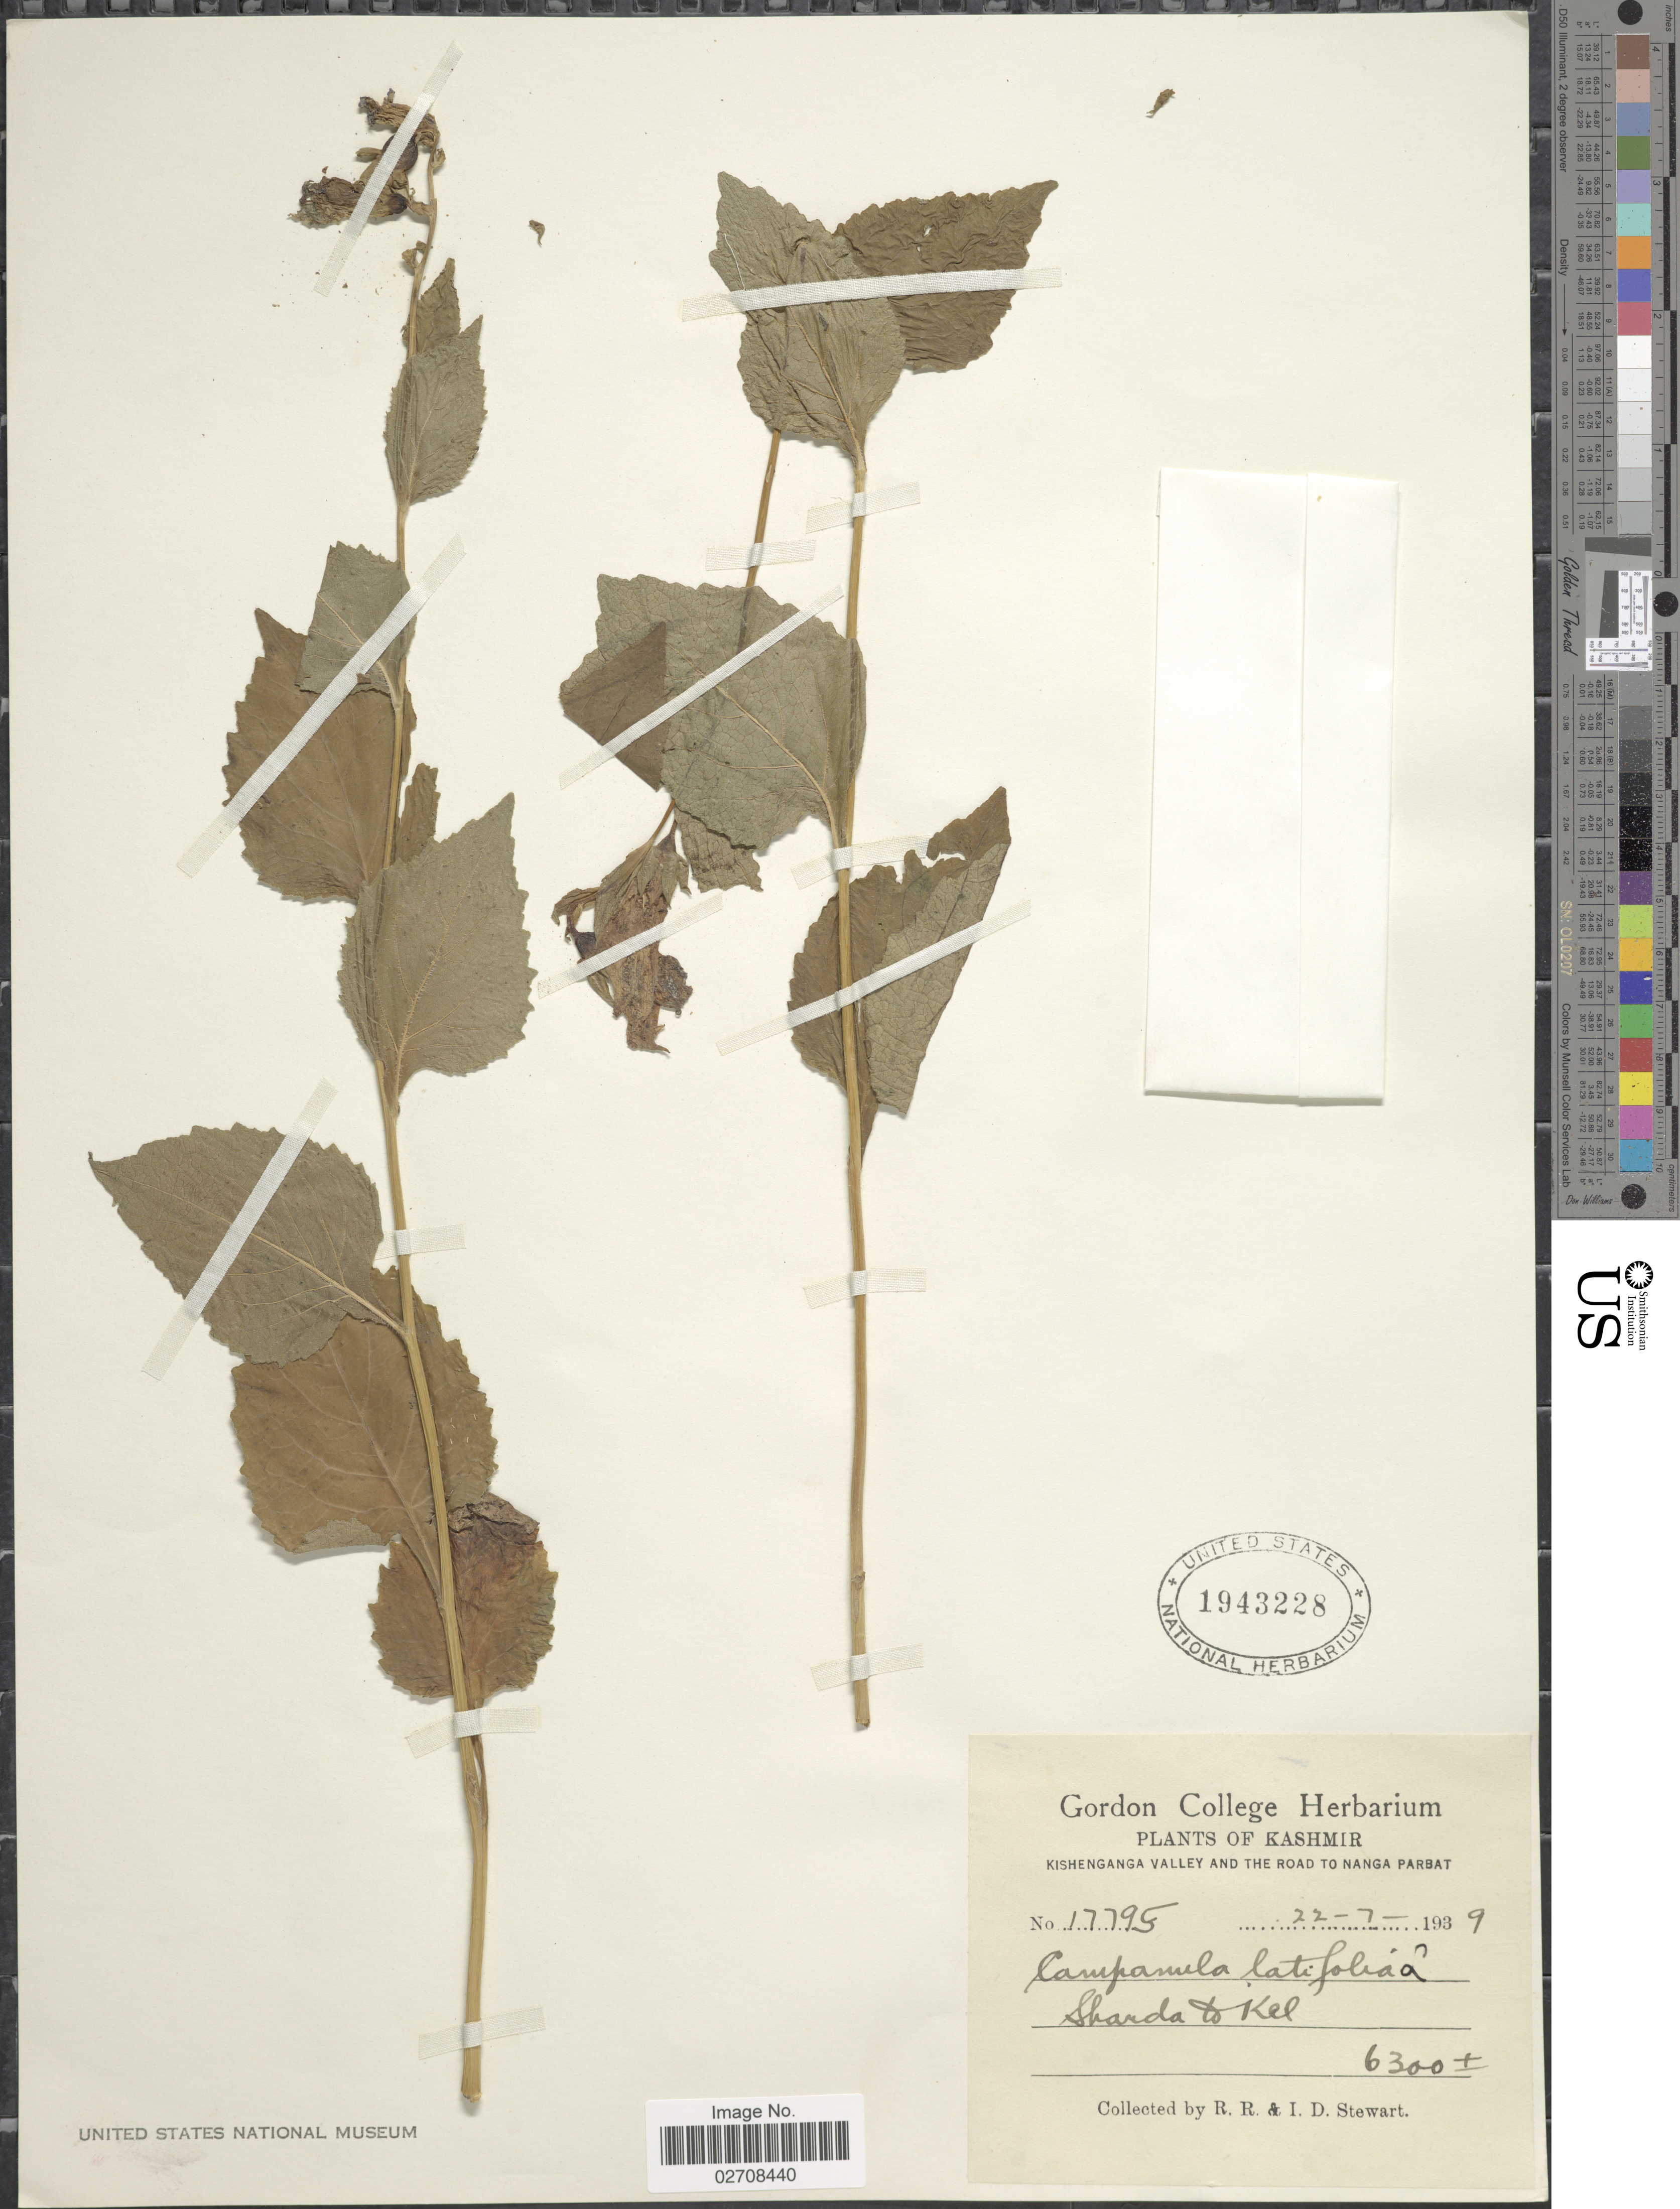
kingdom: Plantae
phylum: Tracheophyta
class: Magnoliopsida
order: Asterales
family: Campanulaceae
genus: Campanula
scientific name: Campanula latifolia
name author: L.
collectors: R. R. Stewart & I. Stewart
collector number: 17795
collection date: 1939-07-22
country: Pakistan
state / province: Azad Kashmir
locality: Kashmir. Kishenganga Valley and the road to Nanga Parbat. Sharda to Kel.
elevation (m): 1920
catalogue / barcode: US 1943228